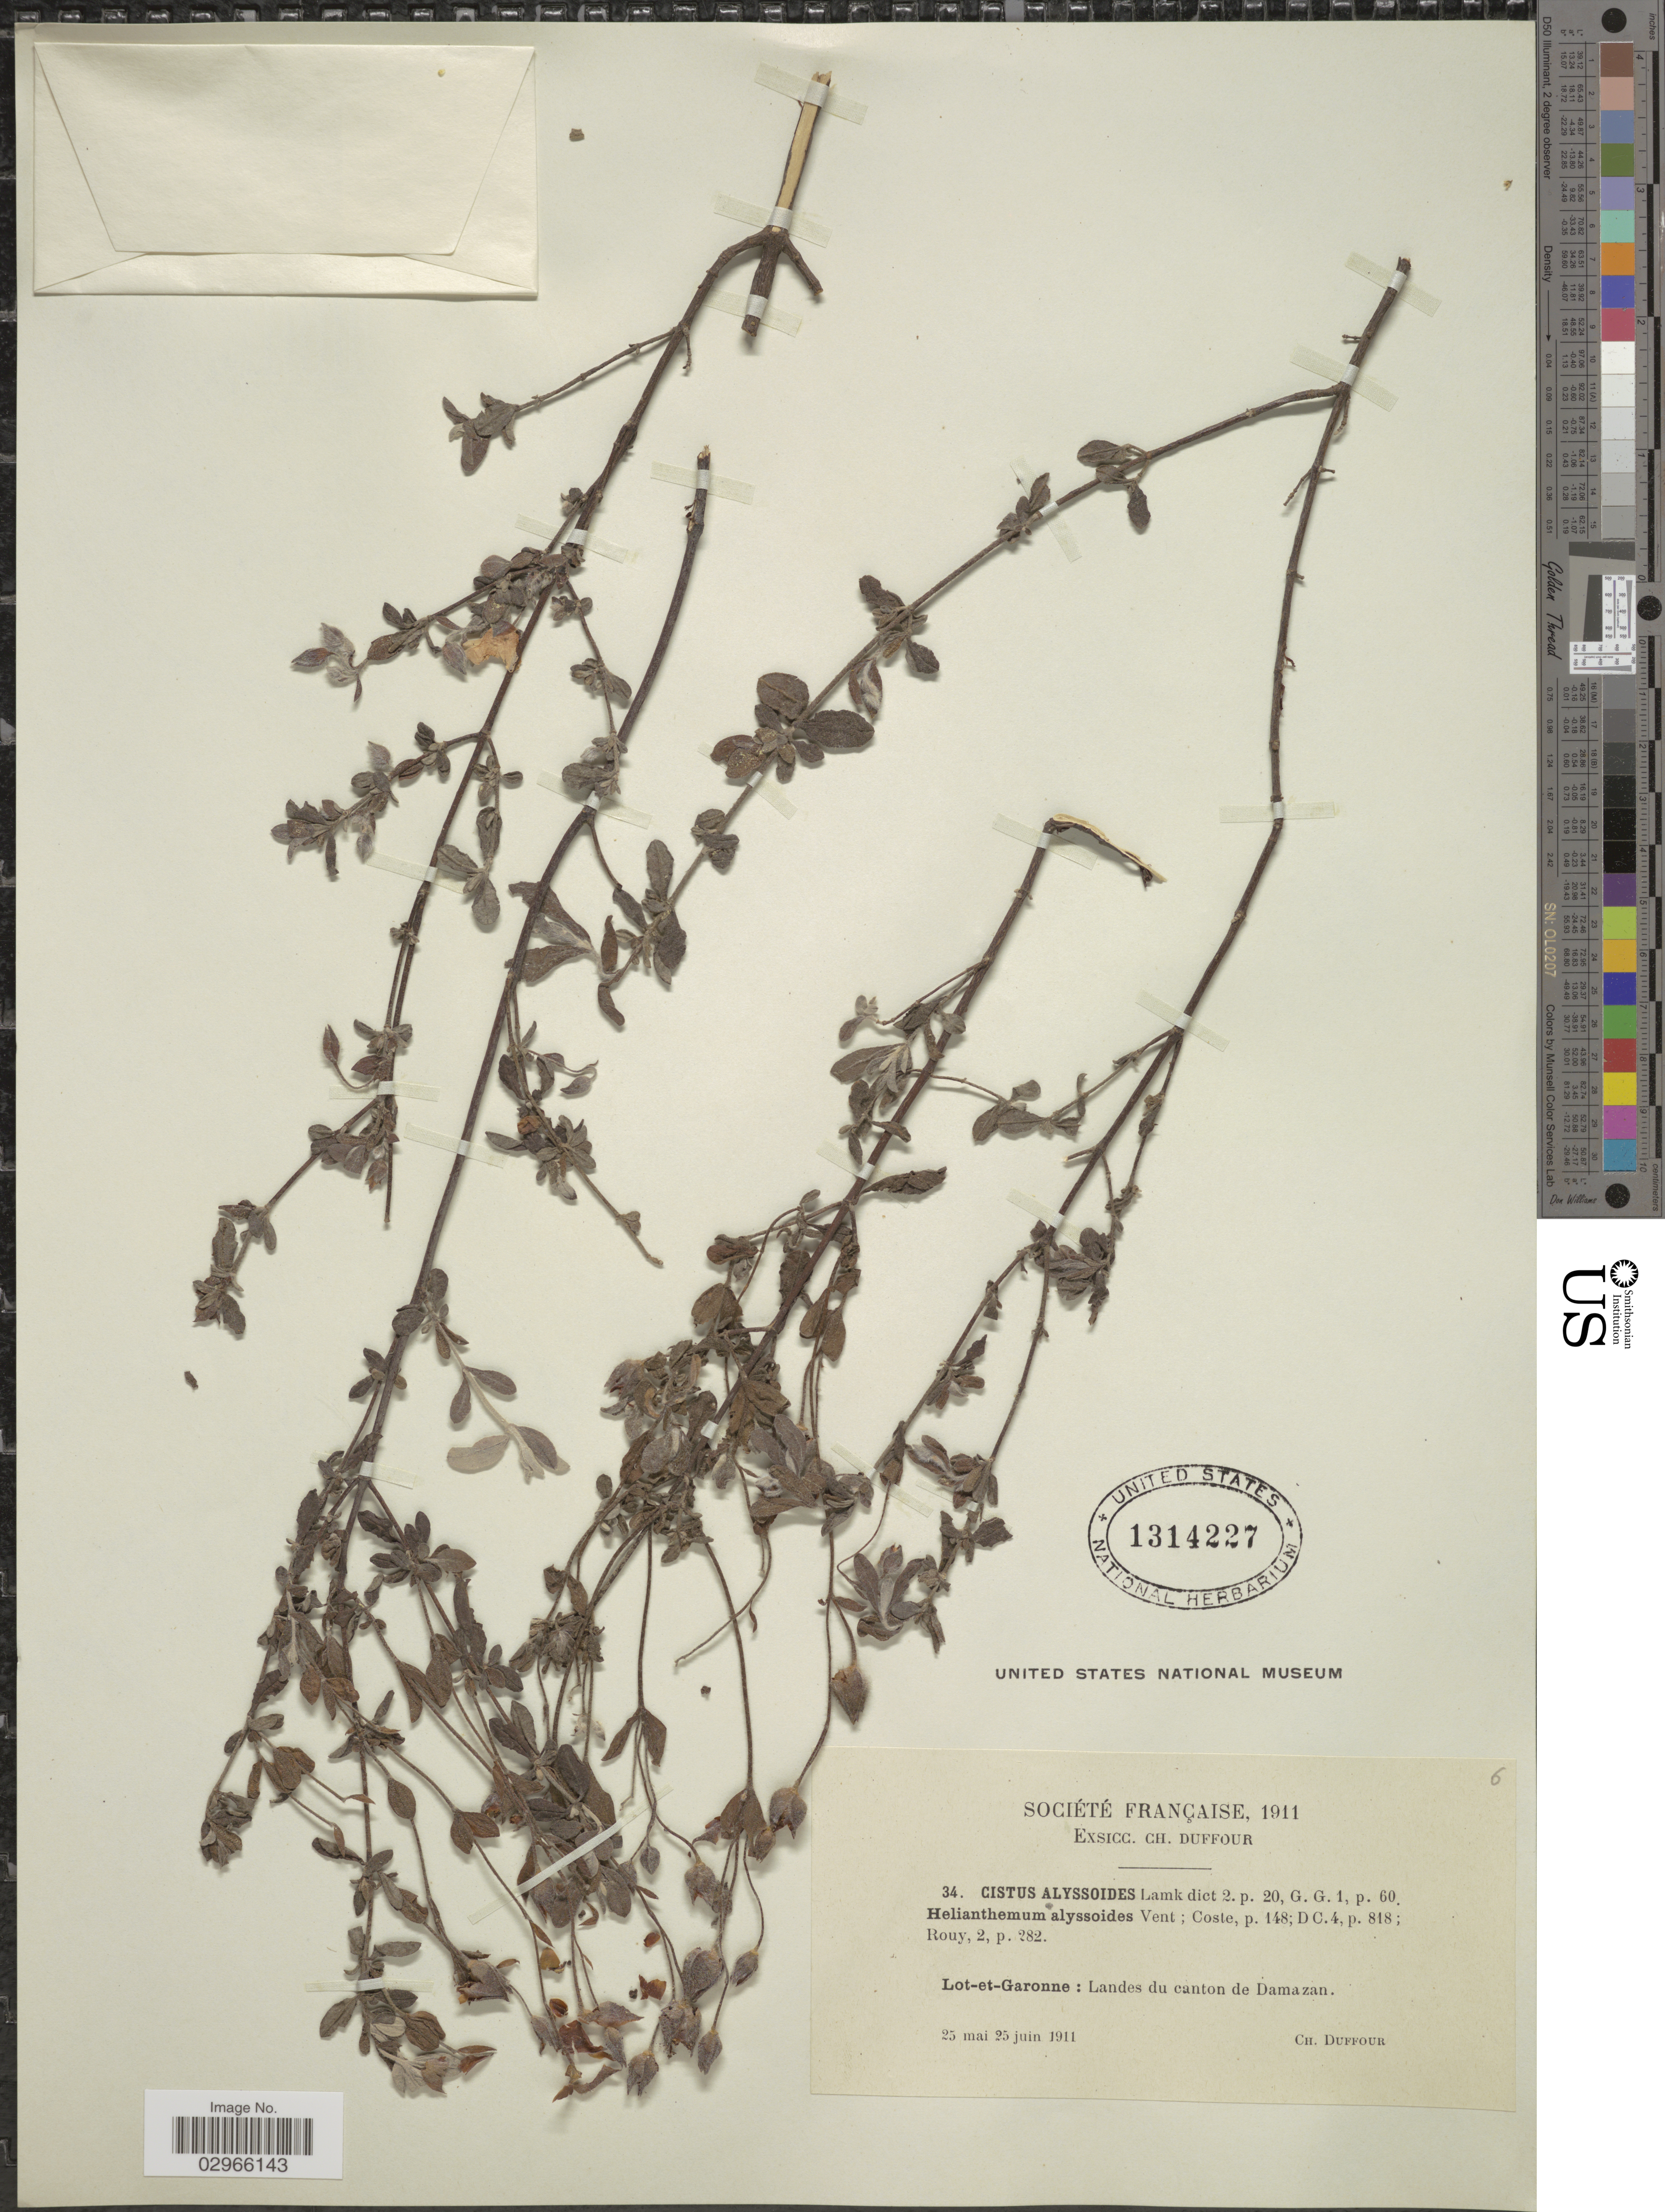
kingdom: Plantae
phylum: Tracheophyta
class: Magnoliopsida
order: Malvales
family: Cistaceae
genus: Cistus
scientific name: Cistus alyssoides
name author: Lam.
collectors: C. Duffour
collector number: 34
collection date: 1911-05-25/1911-06-25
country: France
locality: Lot-et-Garonne: Landes du canton de Damazan.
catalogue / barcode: US 1314227